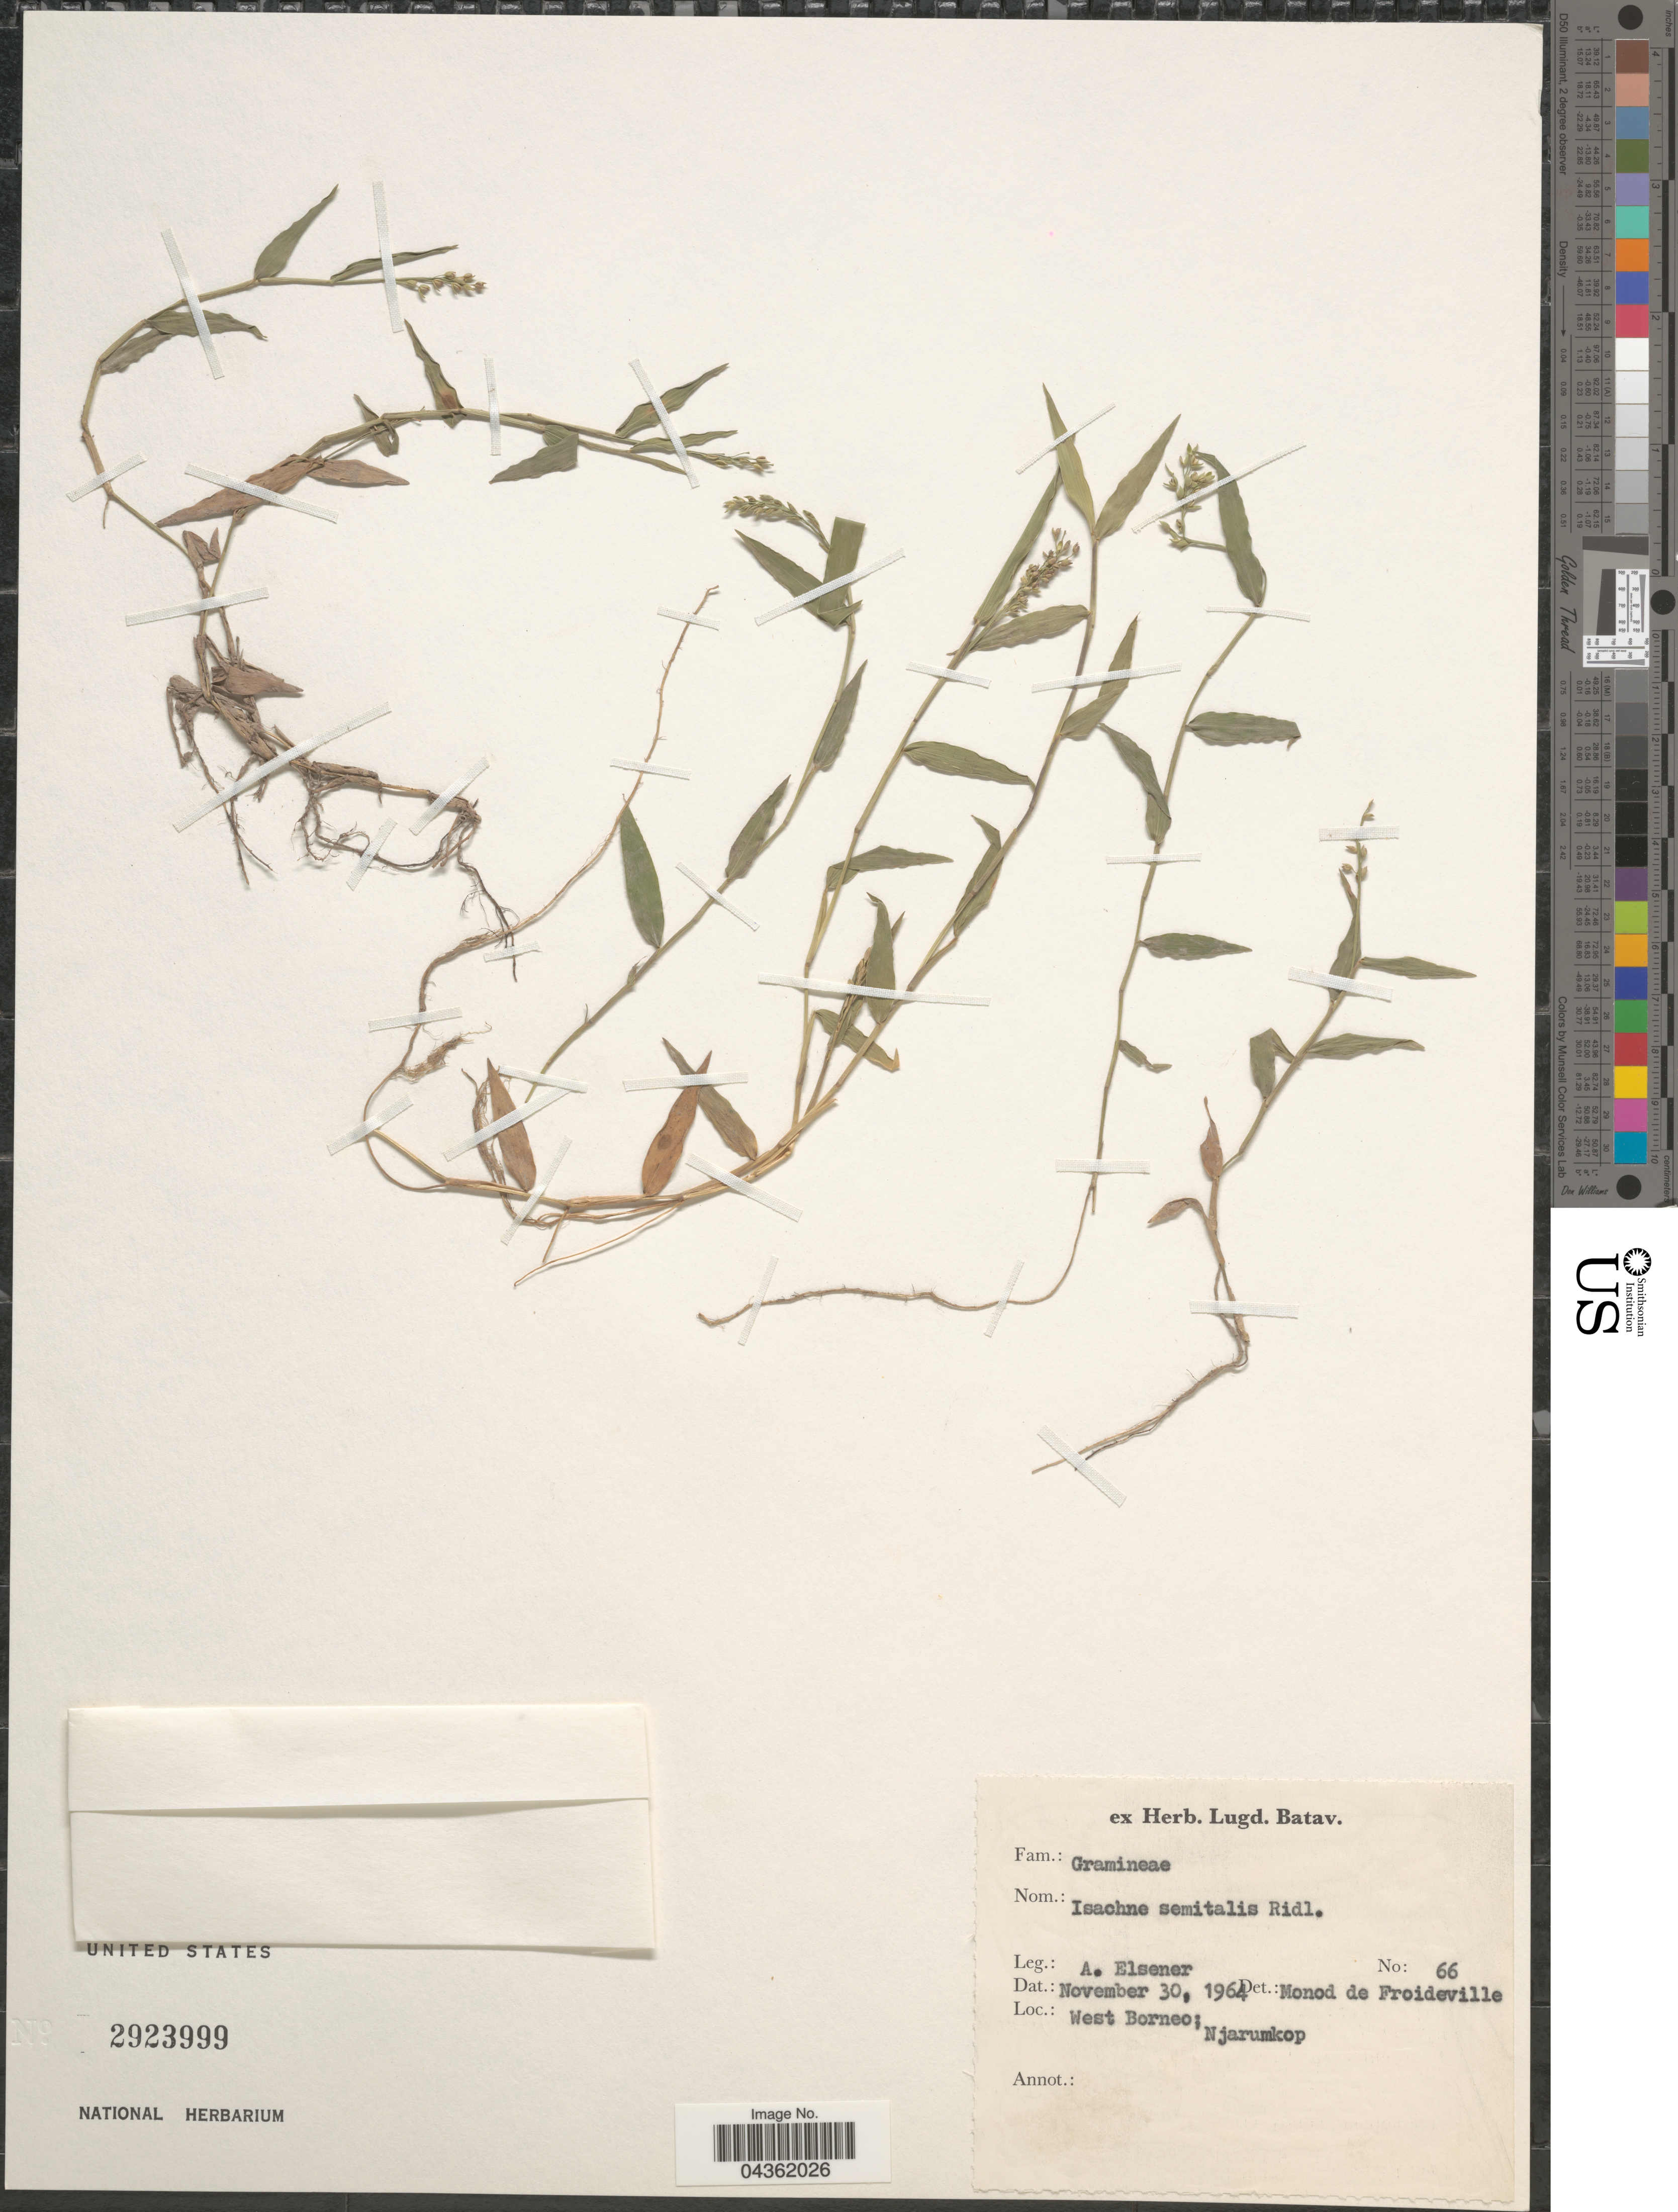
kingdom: Plantae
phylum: Tracheophyta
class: Liliopsida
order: Poales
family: Poaceae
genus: Isachne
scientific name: Isachne schmidtii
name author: Hack.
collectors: A. Elsener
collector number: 66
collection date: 1964-11-30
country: Indonesia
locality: West Borneo; Njarumkop.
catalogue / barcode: US 2923999